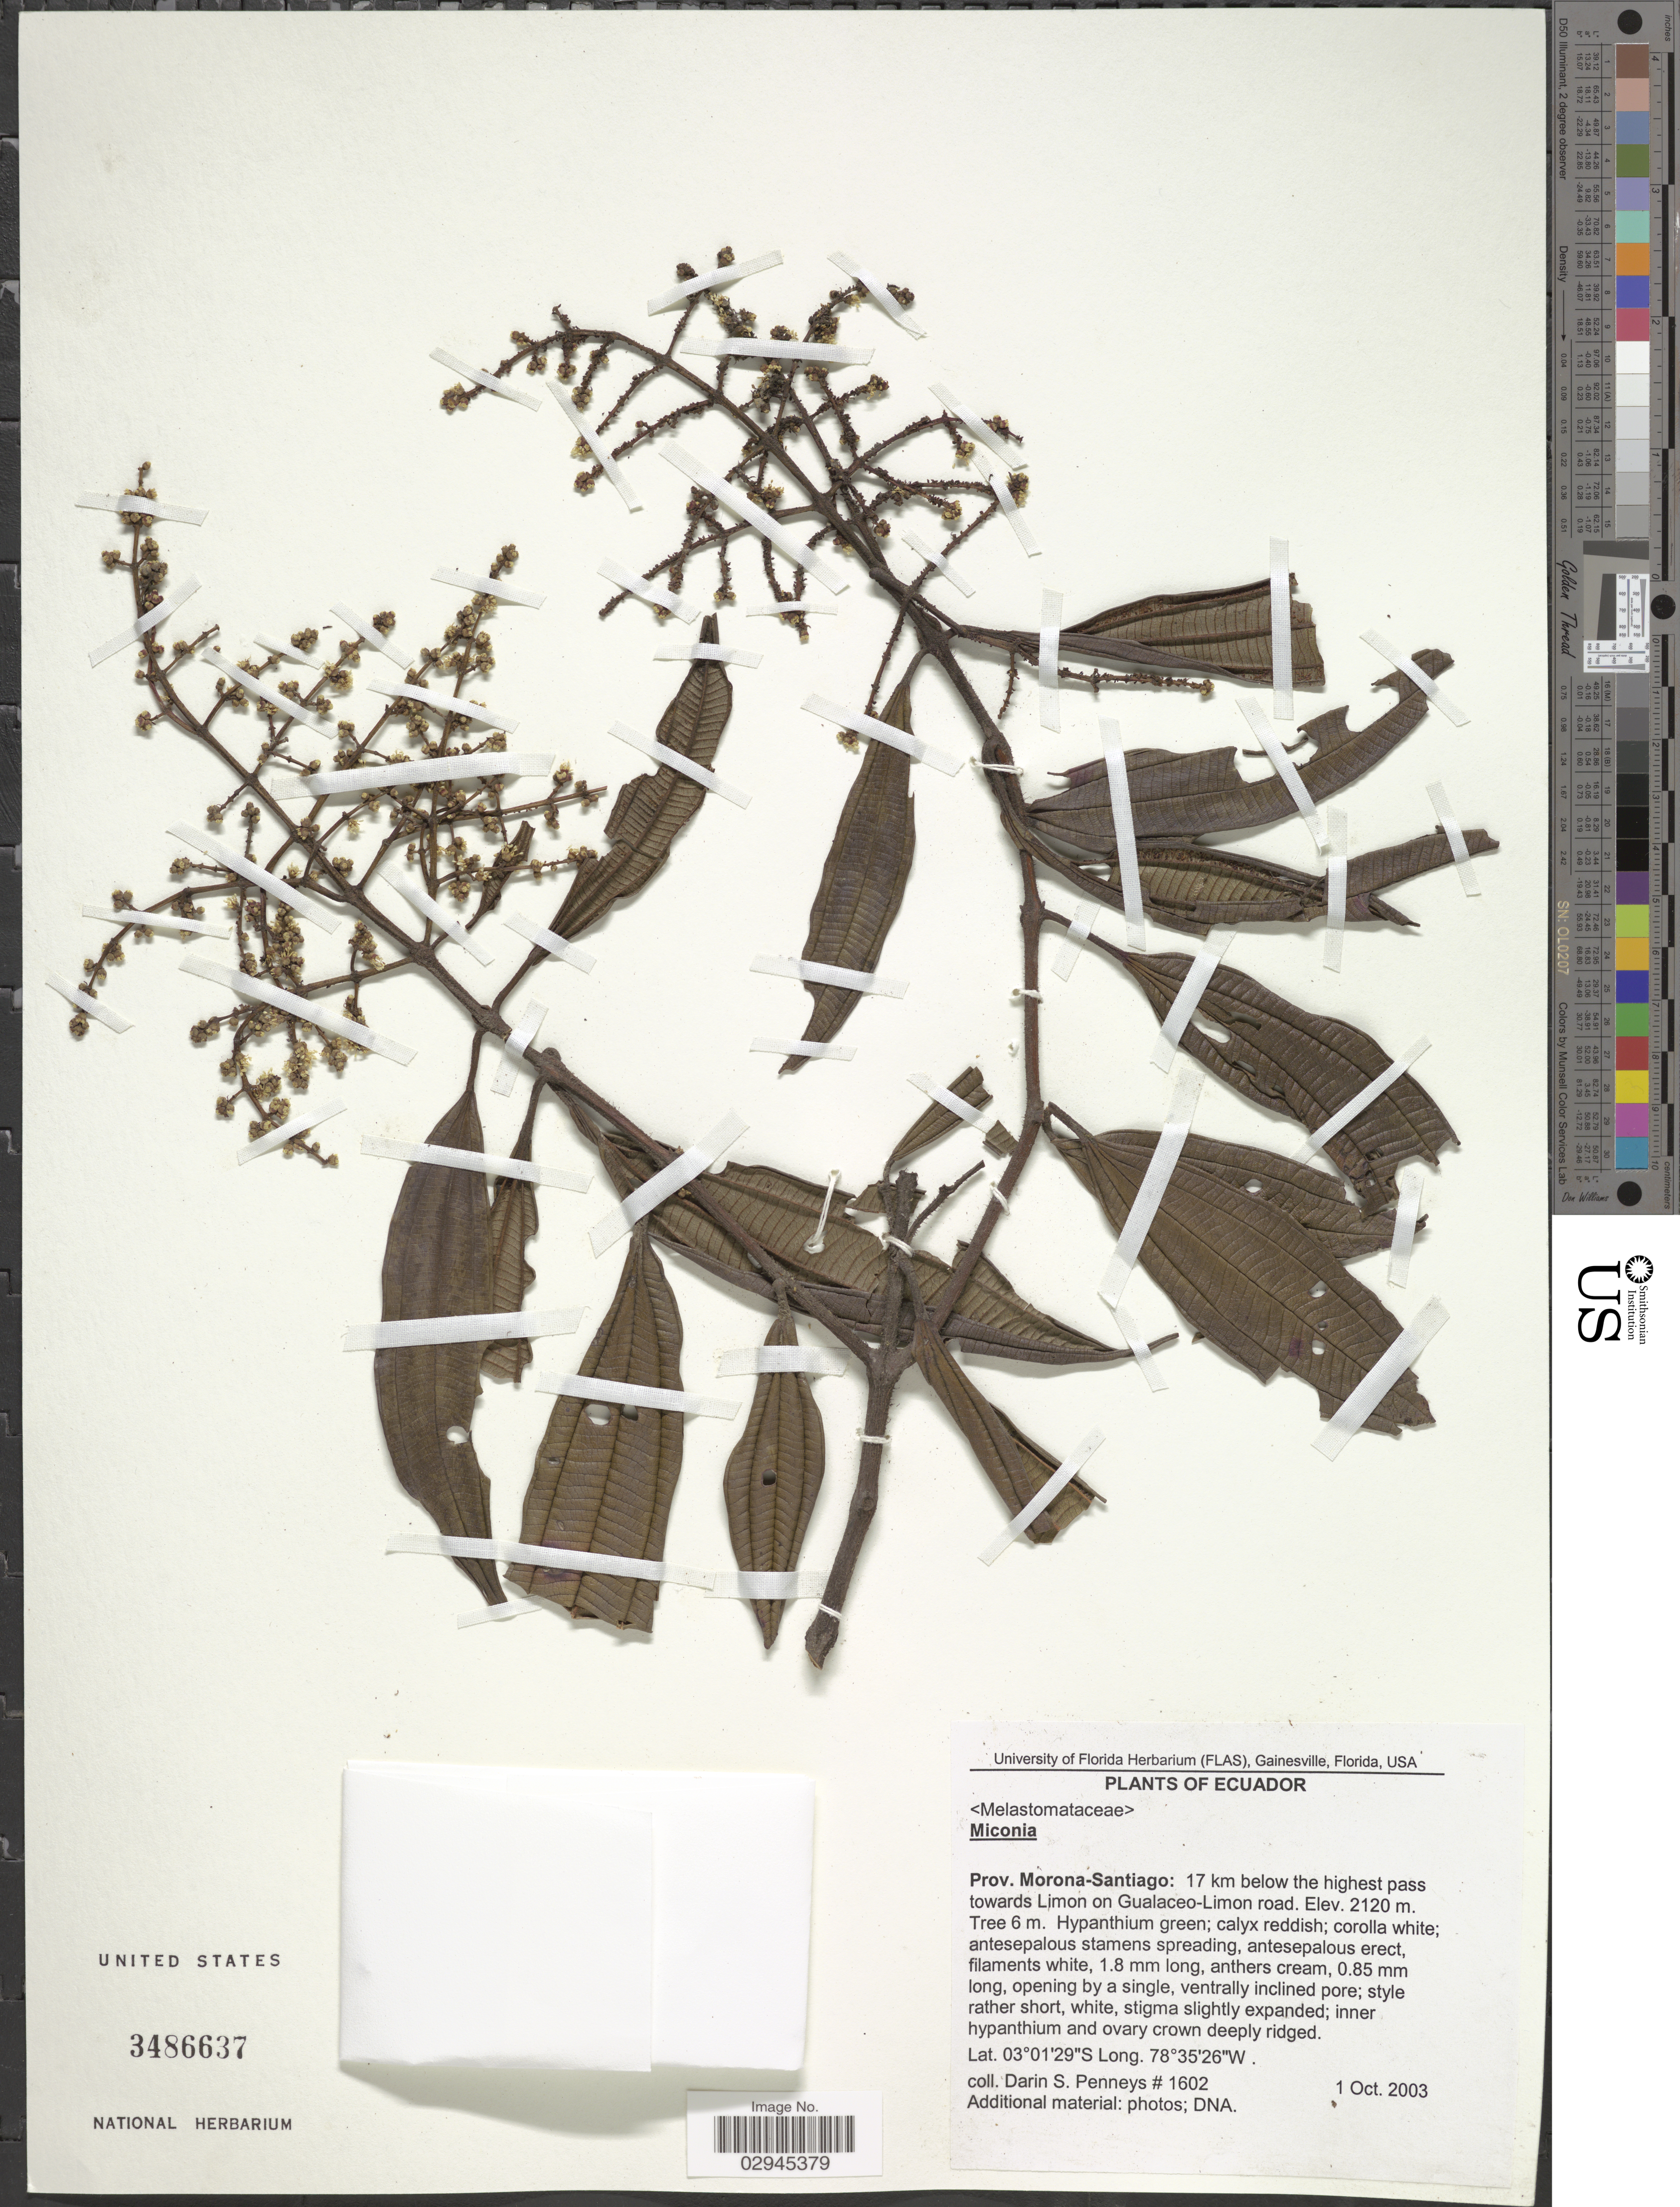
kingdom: Plantae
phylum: Tracheophyta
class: Magnoliopsida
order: Myrtales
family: Melastomataceae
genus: Miconia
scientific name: Miconia sp.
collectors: D. S. Penneys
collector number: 1602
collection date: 2003-10-01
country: Ecuador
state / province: Morona-Santiago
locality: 17 km below the highest pass towards Limon on Gualaceo-Limon road.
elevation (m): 2120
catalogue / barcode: US 3486637